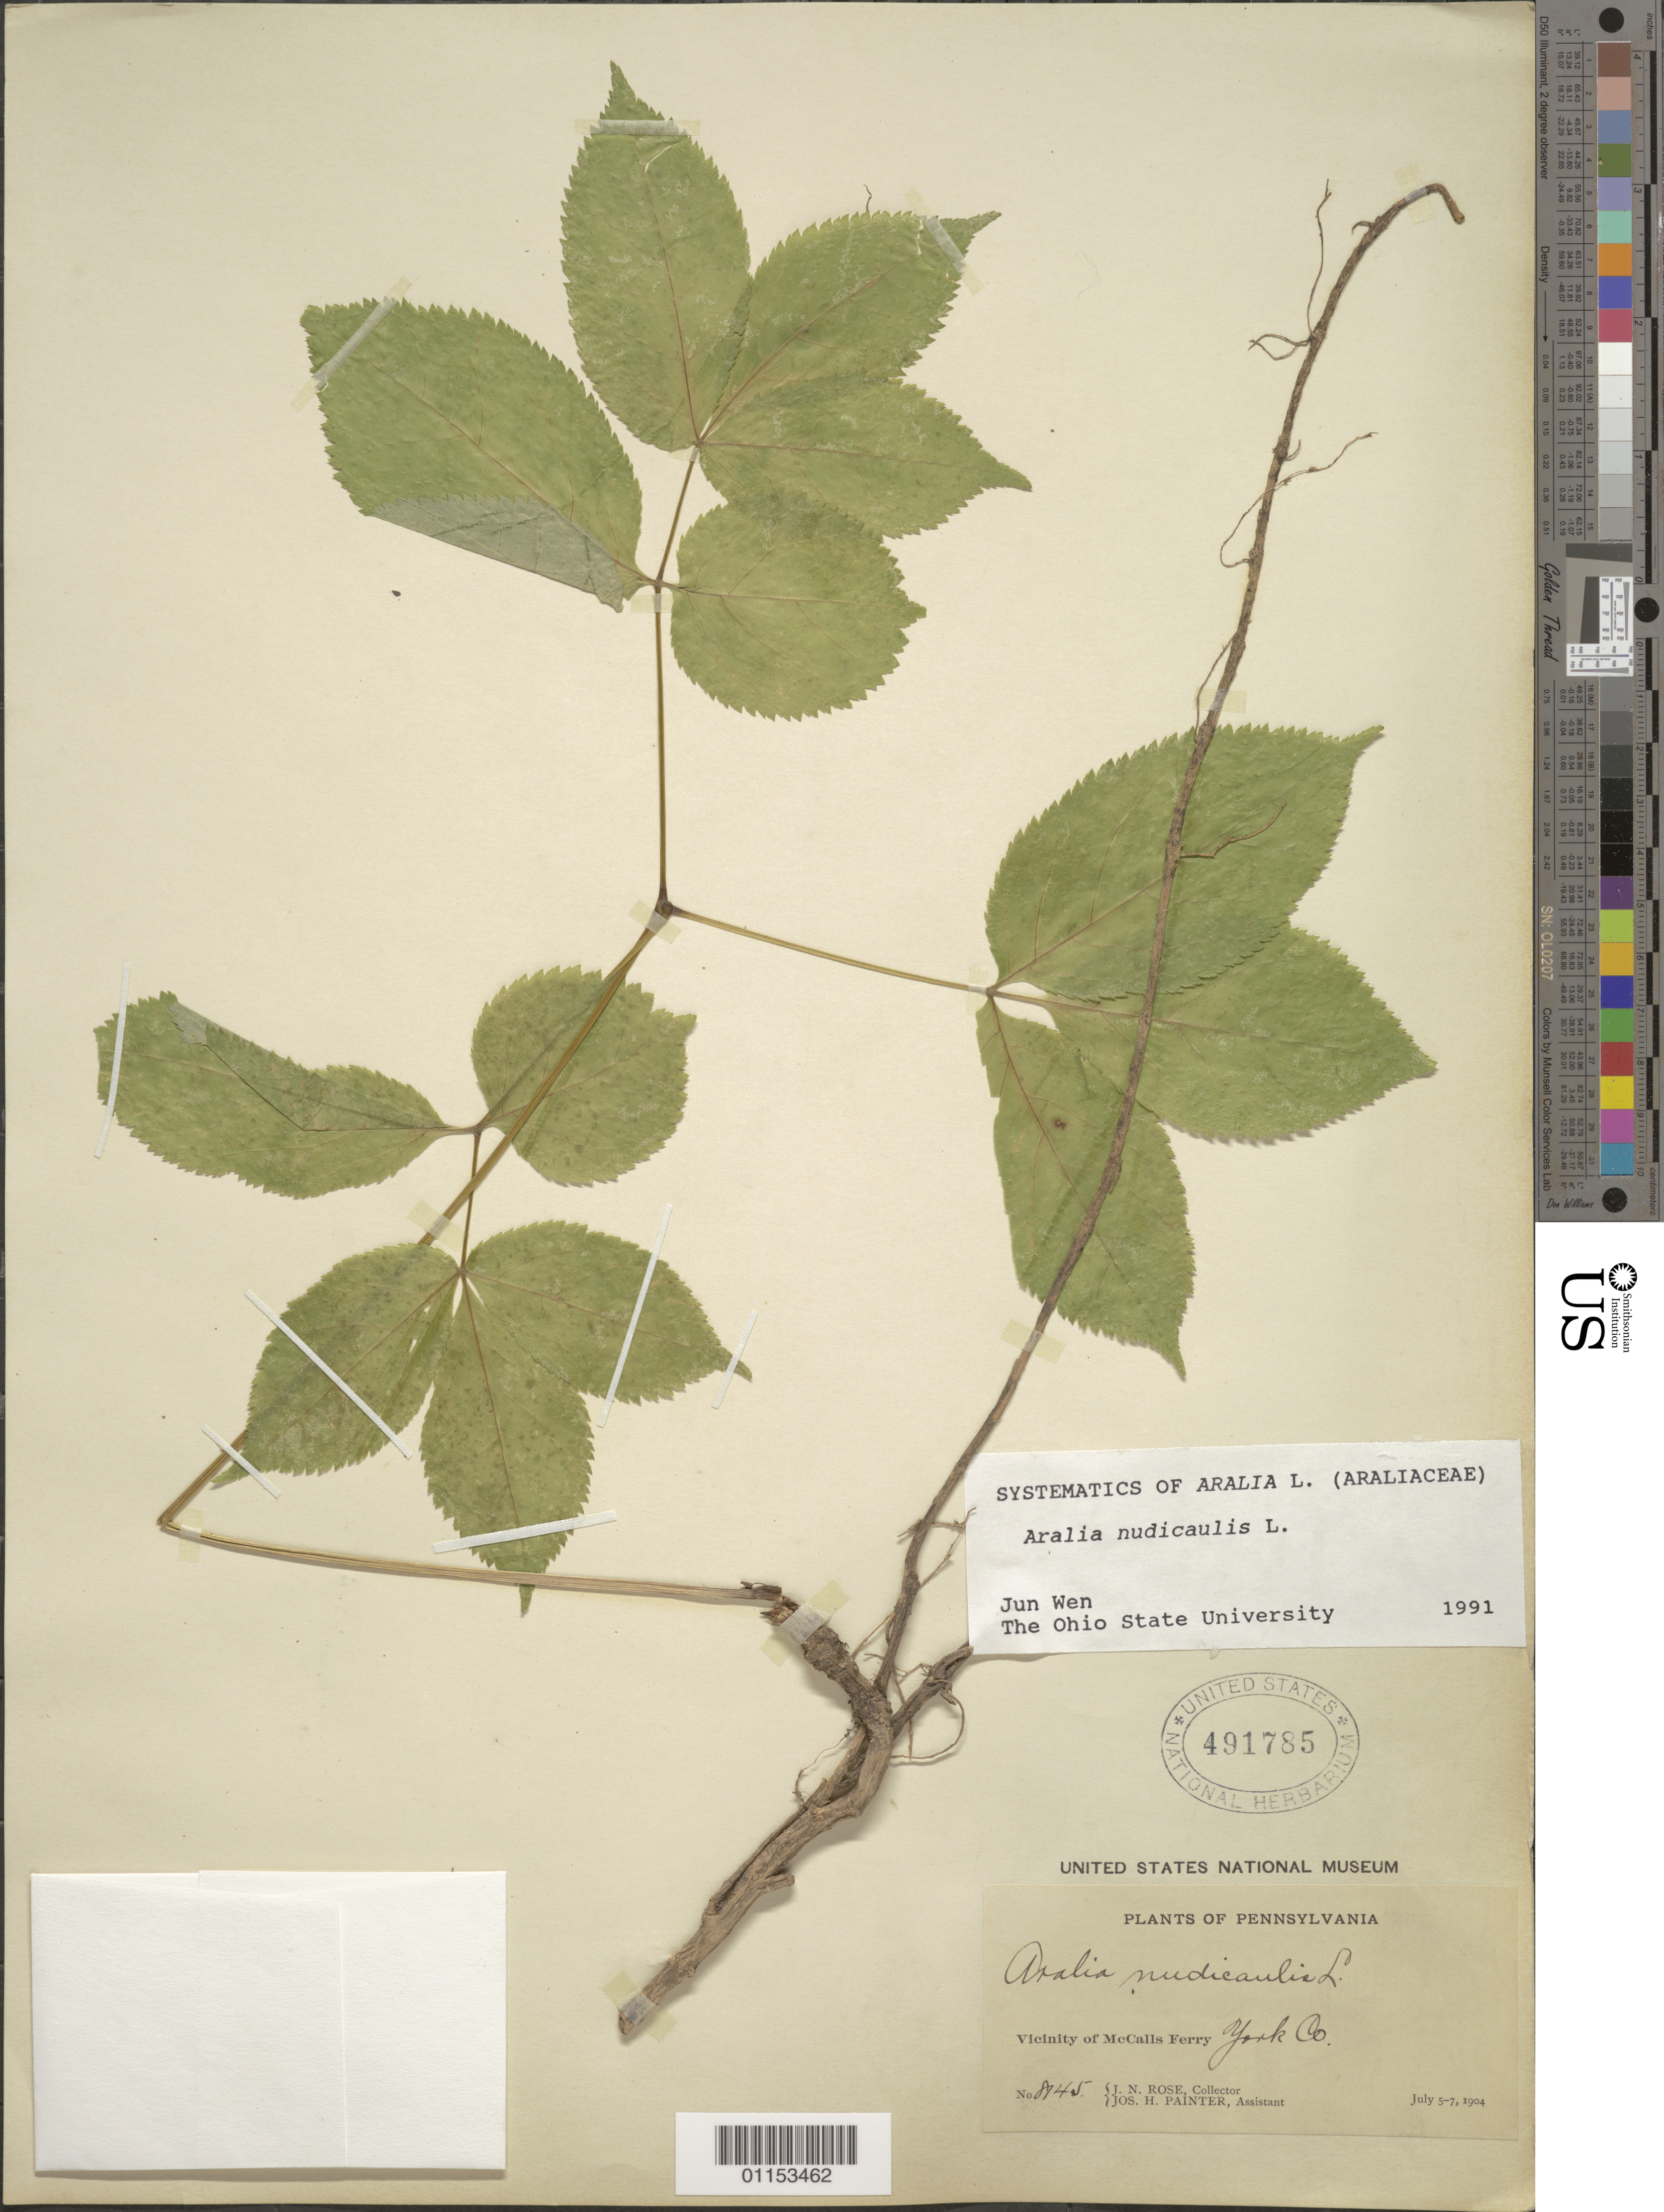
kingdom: Plantae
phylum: Tracheophyta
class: Magnoliopsida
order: Apiales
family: Araliaceae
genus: Aralia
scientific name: Aralia nudicaulis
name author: L.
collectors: J. N. Rose & J. H. Painter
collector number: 8145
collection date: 1904-07-05/1904-07-07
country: United States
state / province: Pennsylvania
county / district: York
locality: Vicinity of McCalls Ferry.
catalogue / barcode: US 491785